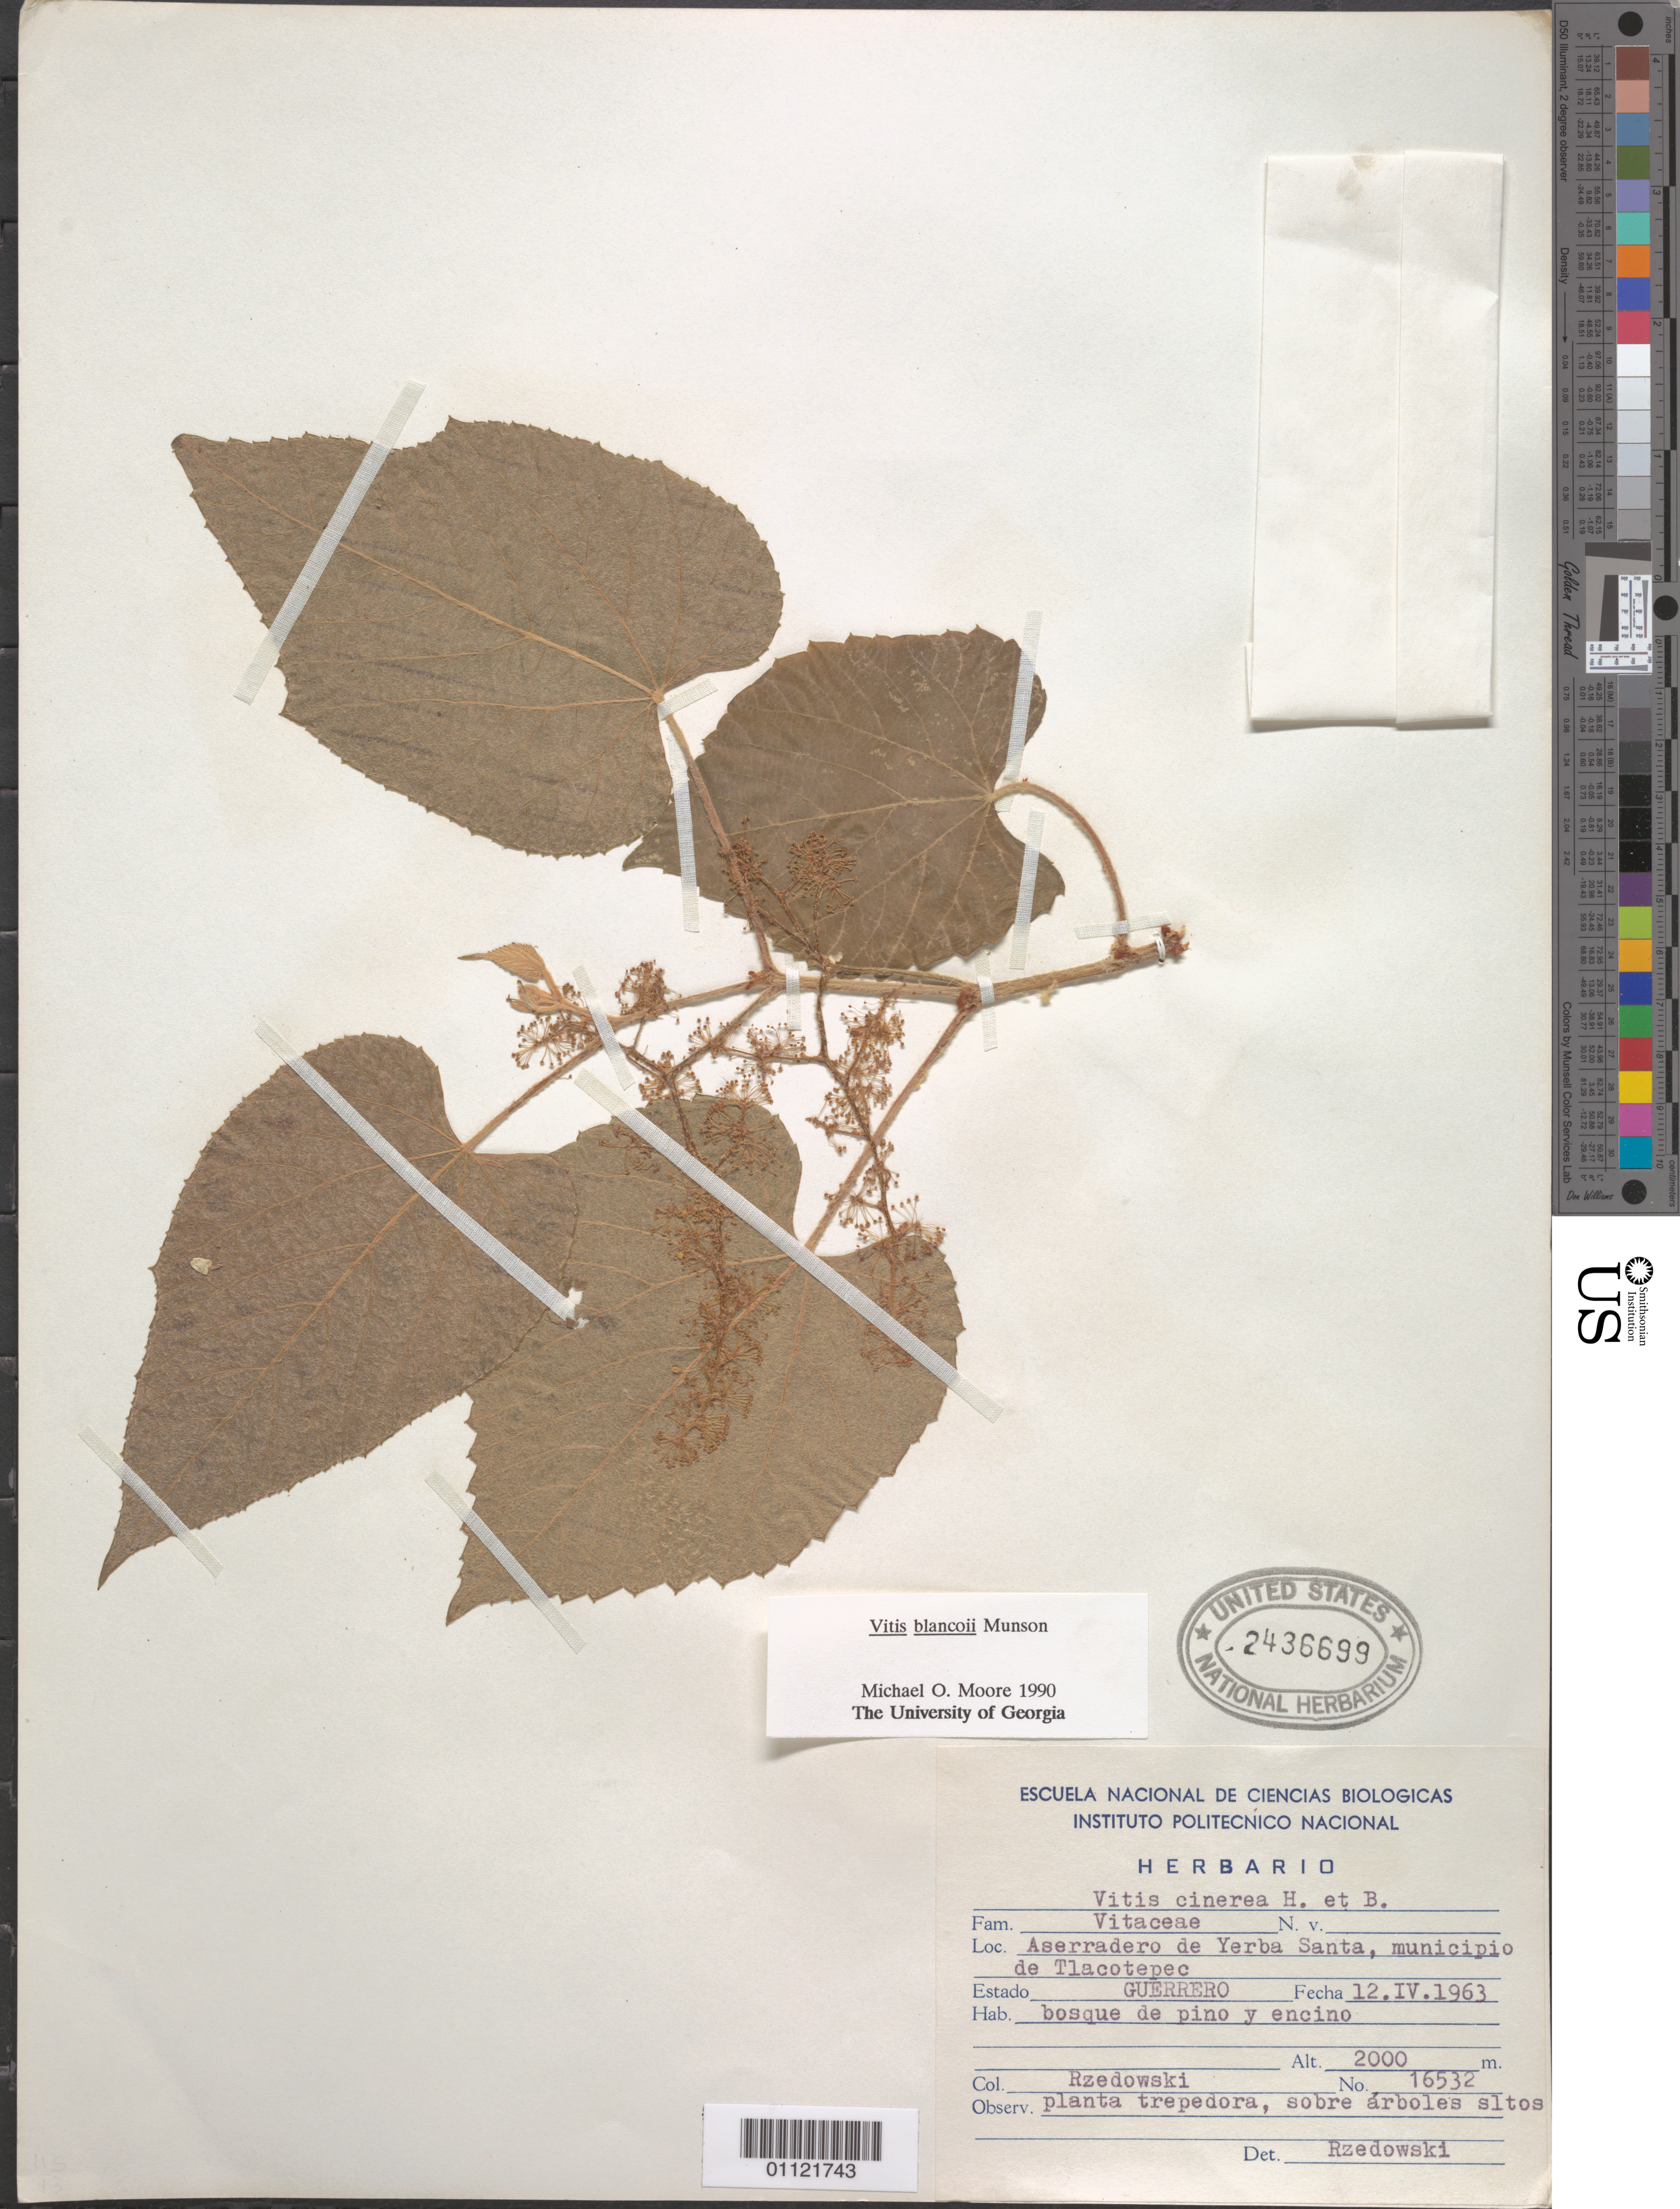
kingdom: Plantae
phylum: Tracheophyta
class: Magnoliopsida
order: Vitales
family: Vitaceae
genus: Vitis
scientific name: Vitis blancoii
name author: Munson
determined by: Moore, M. O.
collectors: Rzedowski, --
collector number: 16532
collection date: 1963-04-12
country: Mexico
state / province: Guerrero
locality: Aserradero de Yerba Santa, municipio de Tlacotepec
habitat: bosque de pino y encino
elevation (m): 2000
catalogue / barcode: US 2436699